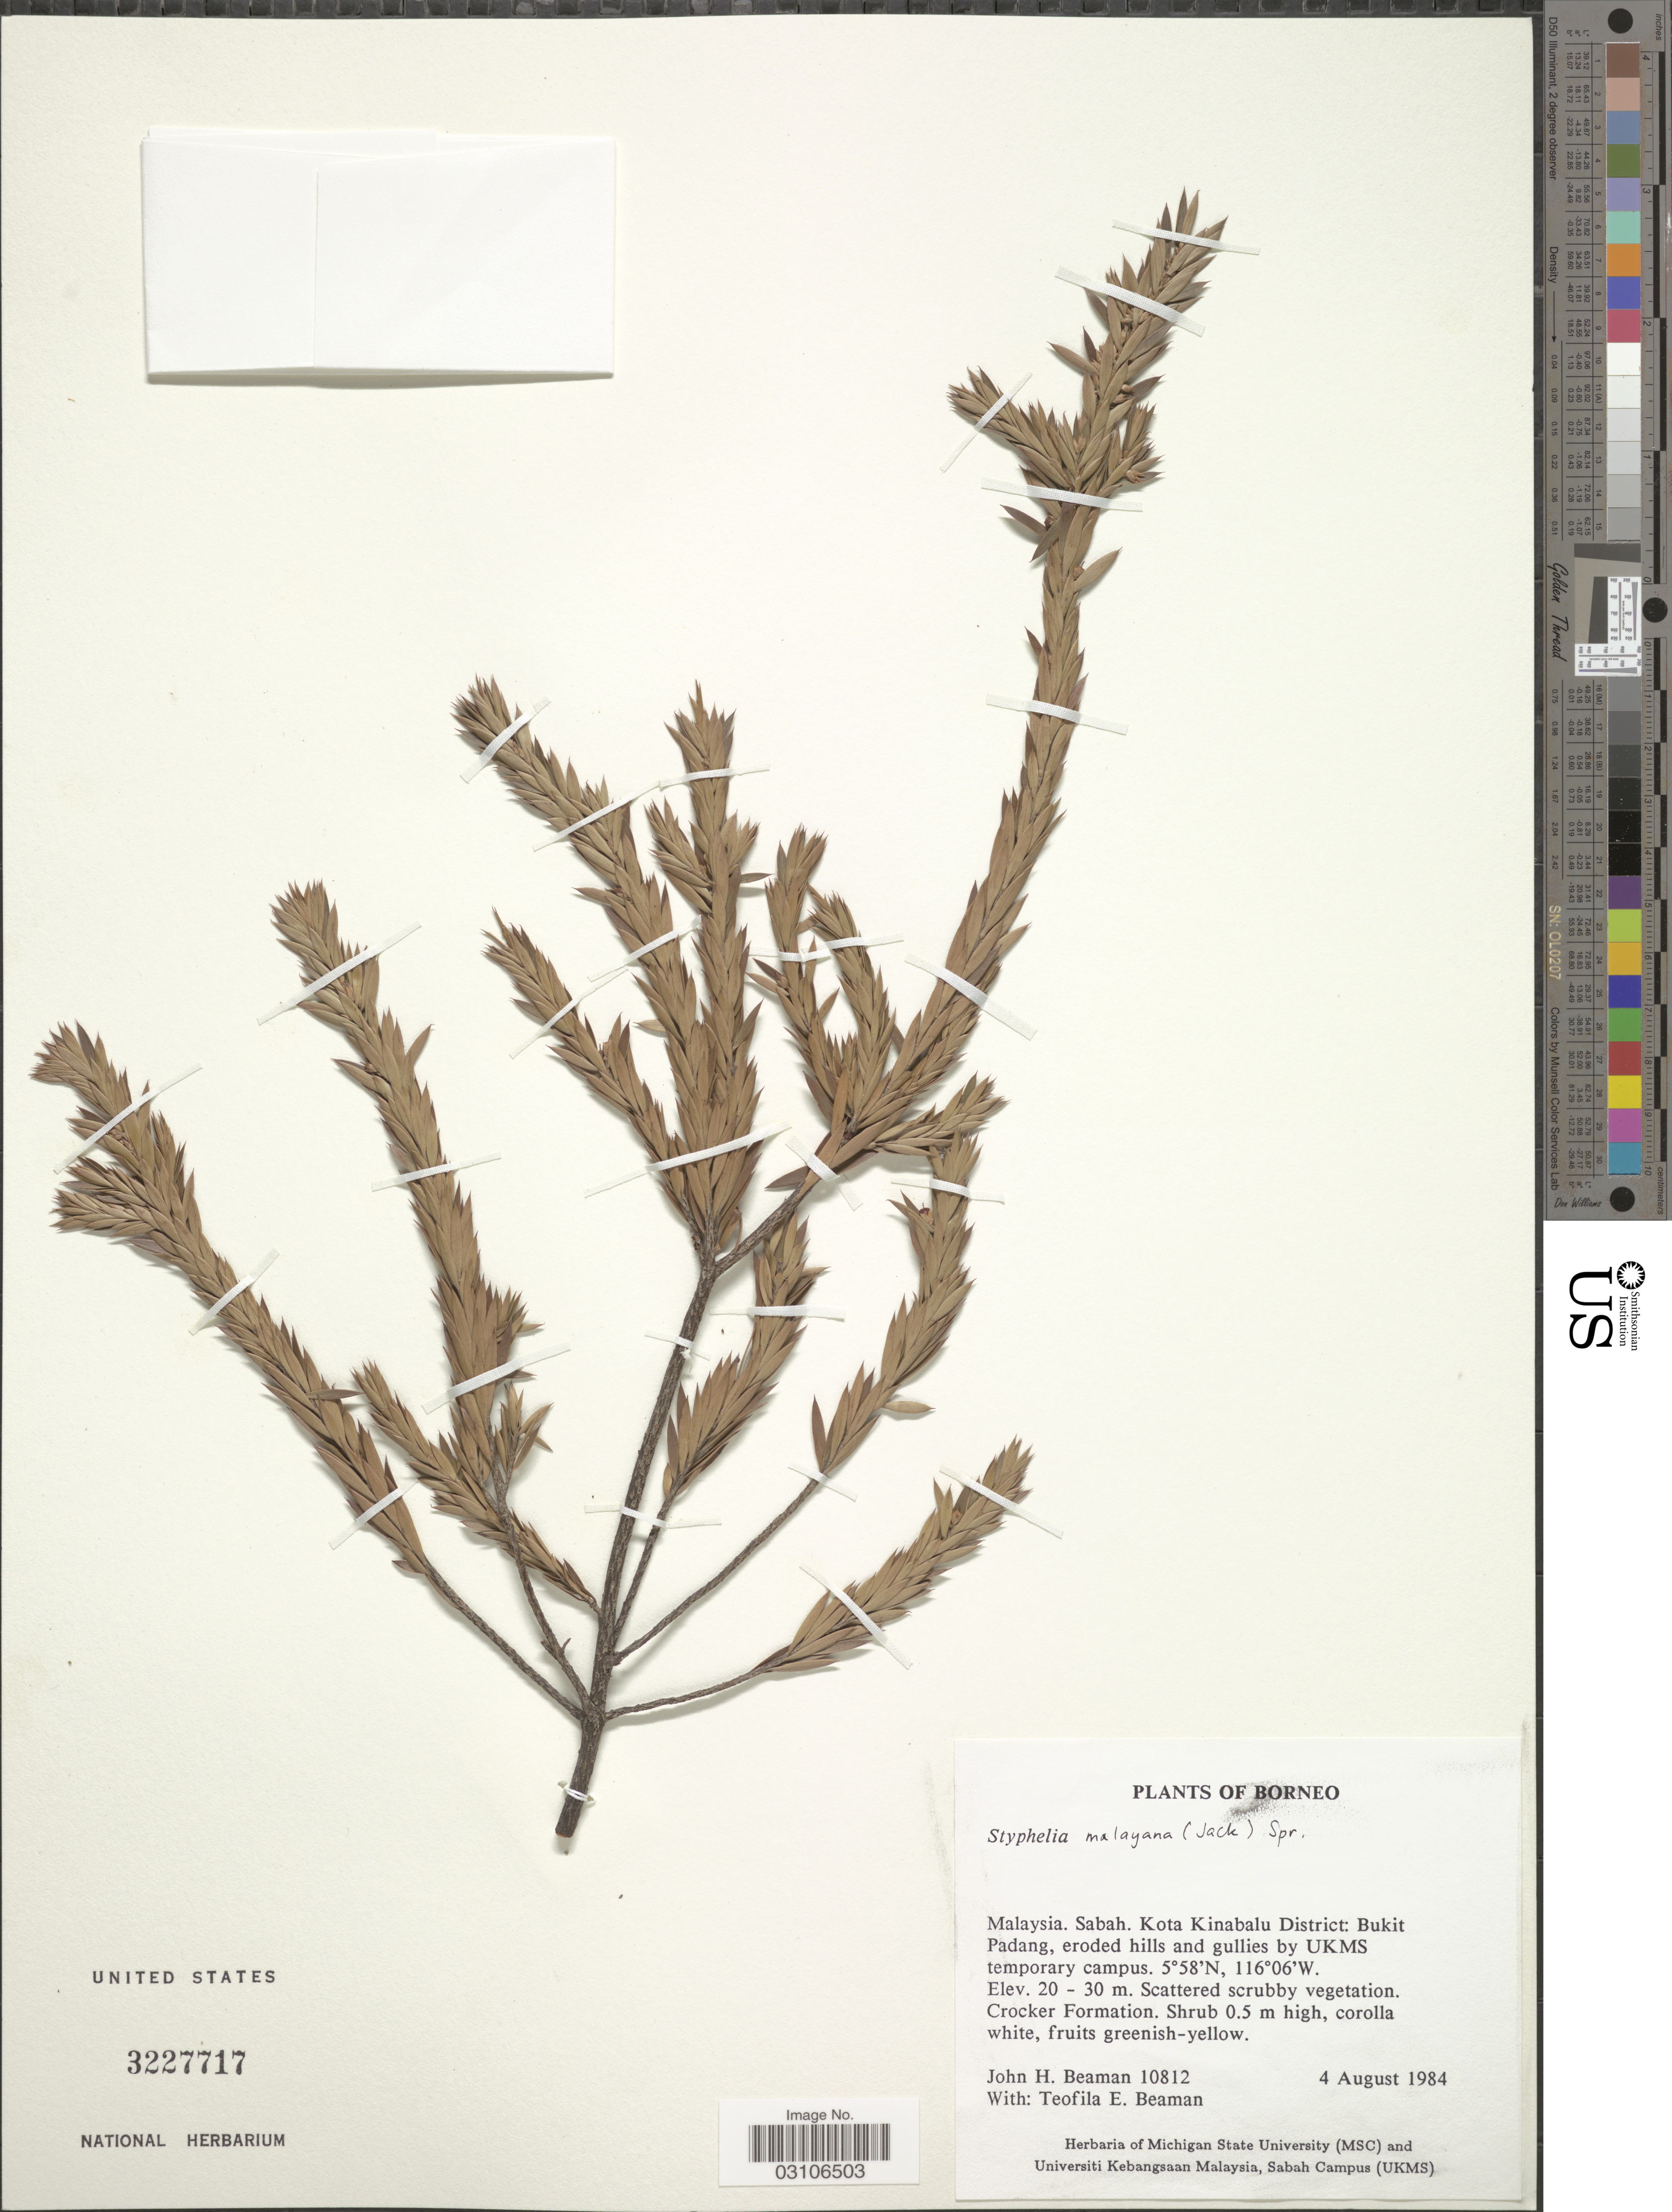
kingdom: Plantae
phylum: Tracheophyta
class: Magnoliopsida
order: Ericales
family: Ericaceae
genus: Styphelia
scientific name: Styphelia malayana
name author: (Jack) Spr.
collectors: J. H. Beaman & T. E. Beaman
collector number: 10812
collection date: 1984-08-04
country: Malaysia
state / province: Sabah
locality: Borneo. Kota Kinabalu District: Bukit Padang, eroded hills and gullie by UKMS temporary campus.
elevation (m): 20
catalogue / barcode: US 3227717